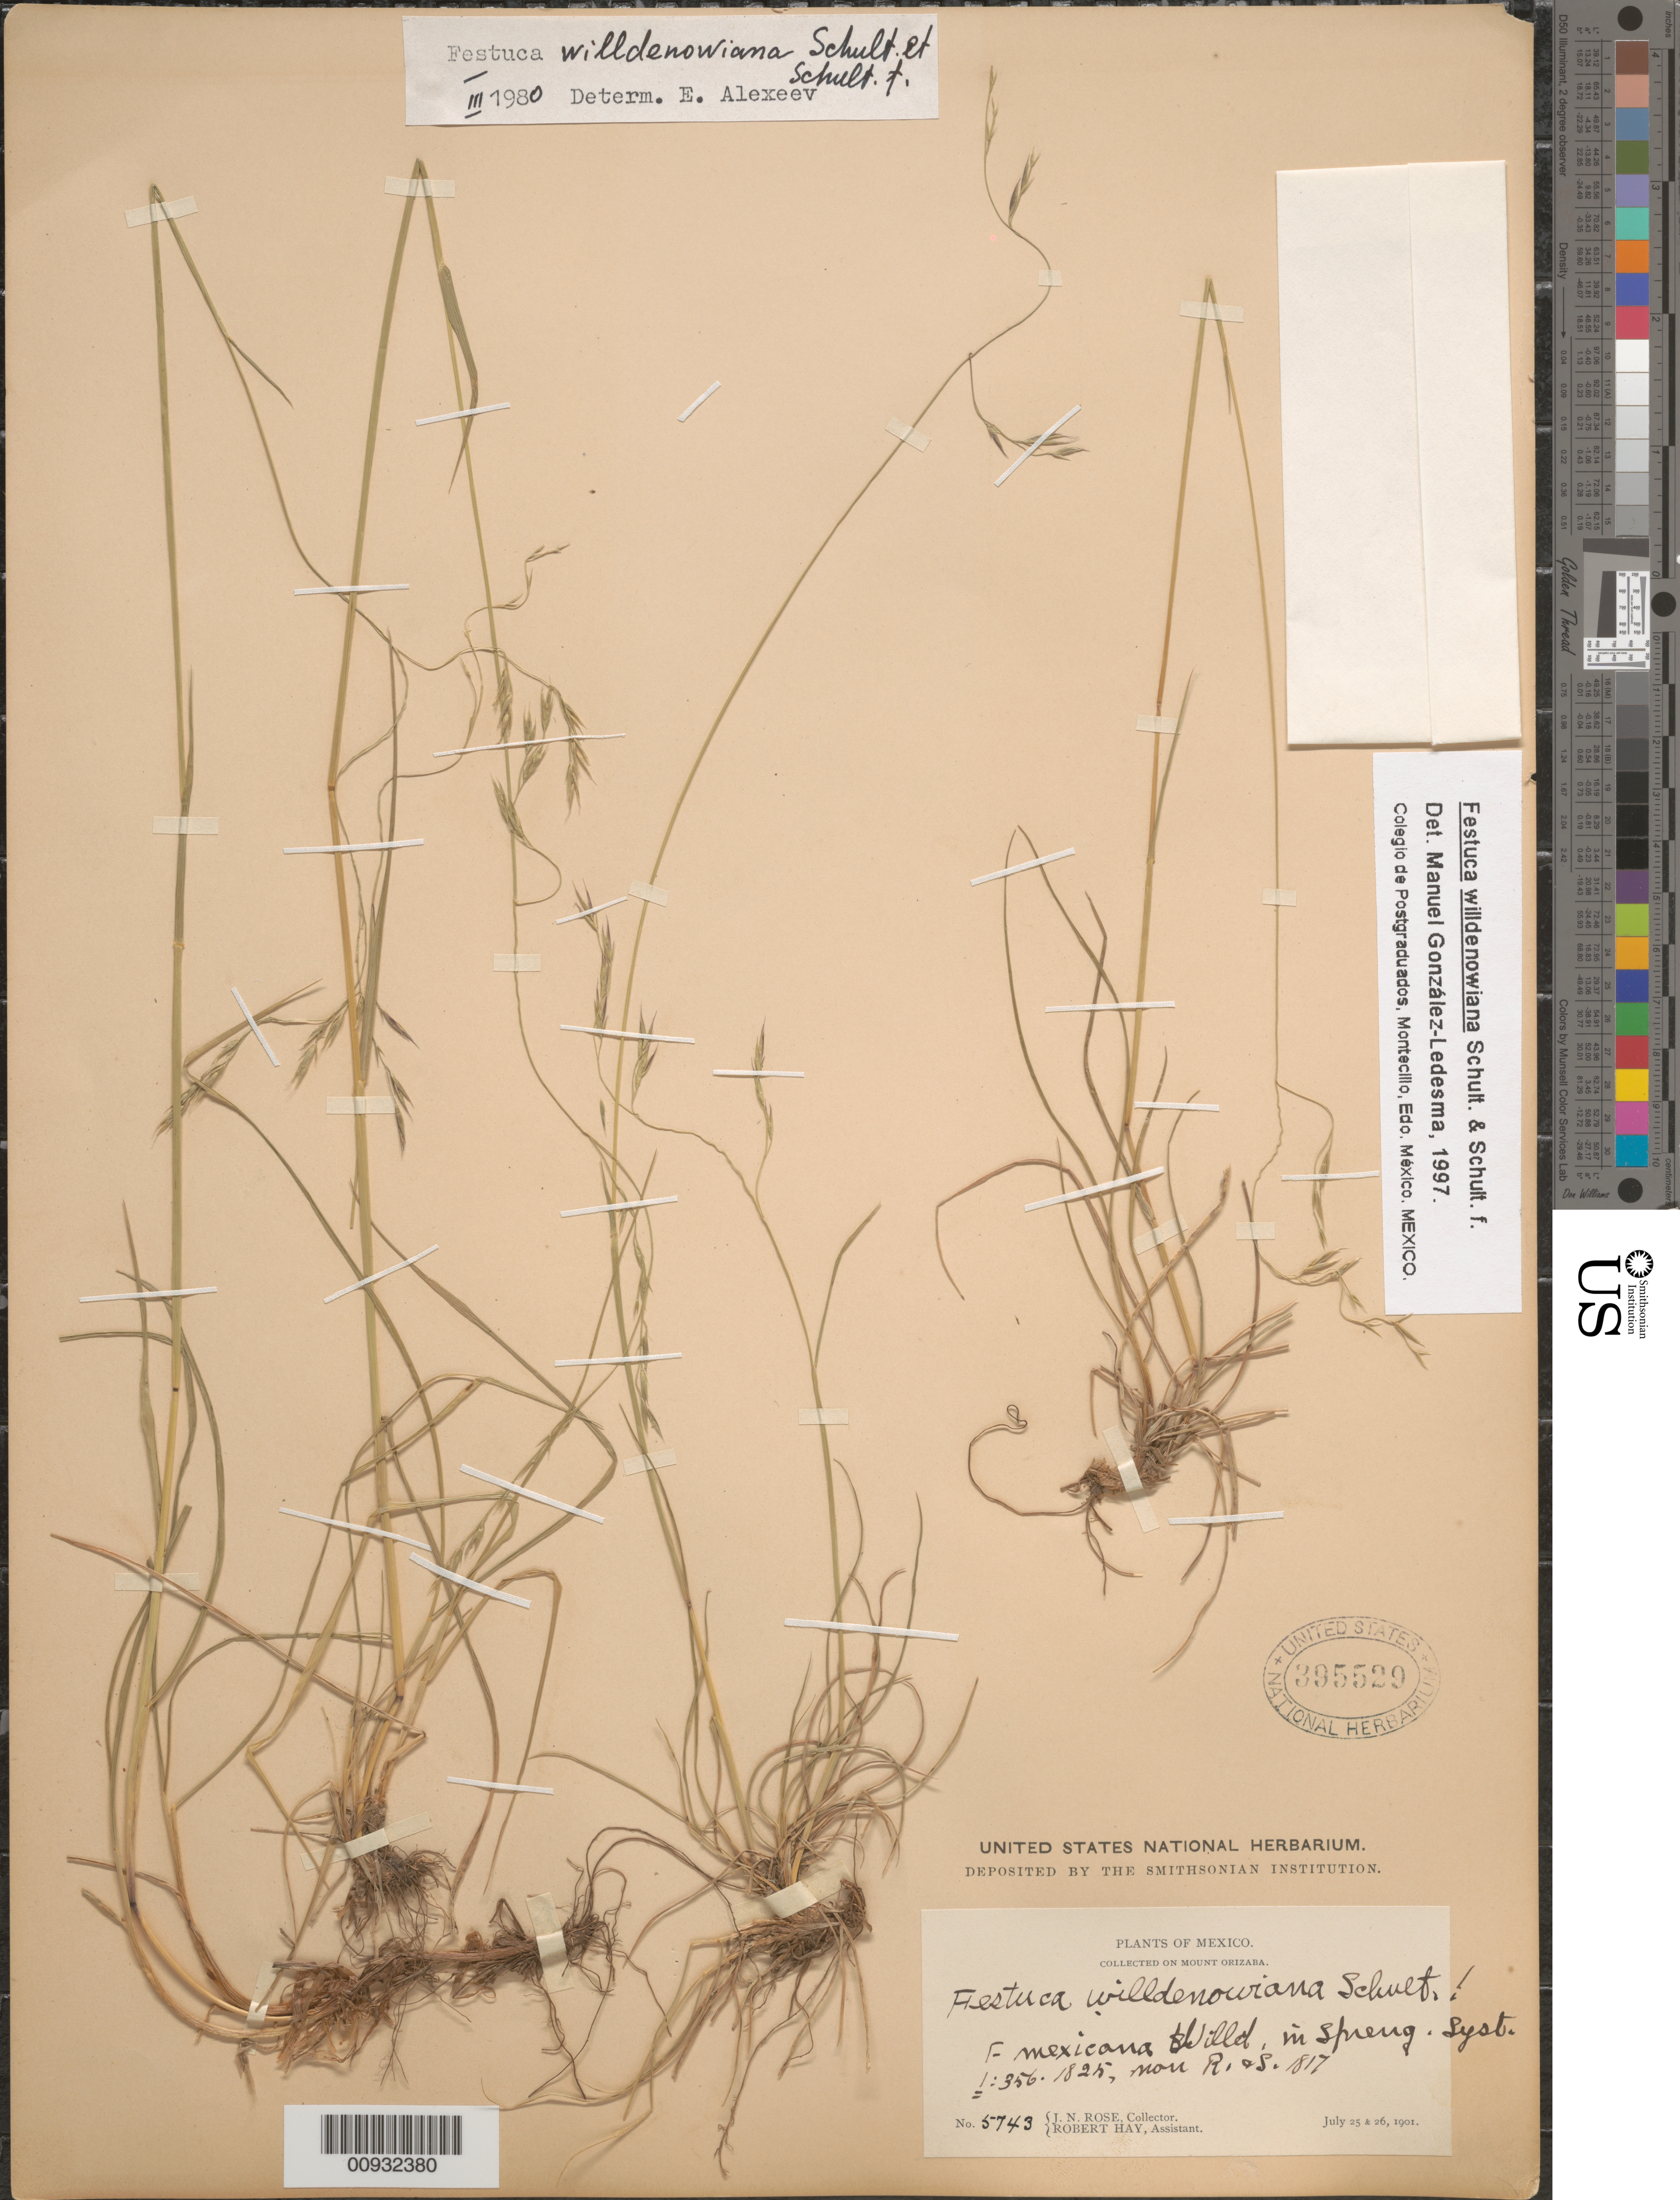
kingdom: Plantae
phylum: Tracheophyta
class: Liliopsida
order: Poales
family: Poaceae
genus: Festuca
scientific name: Festuca willdenowiana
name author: Schult. & Schult. f.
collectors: J. N. Rose & R. H. Hay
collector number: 5743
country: Mexico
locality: Mount Orizaba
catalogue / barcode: US 395529